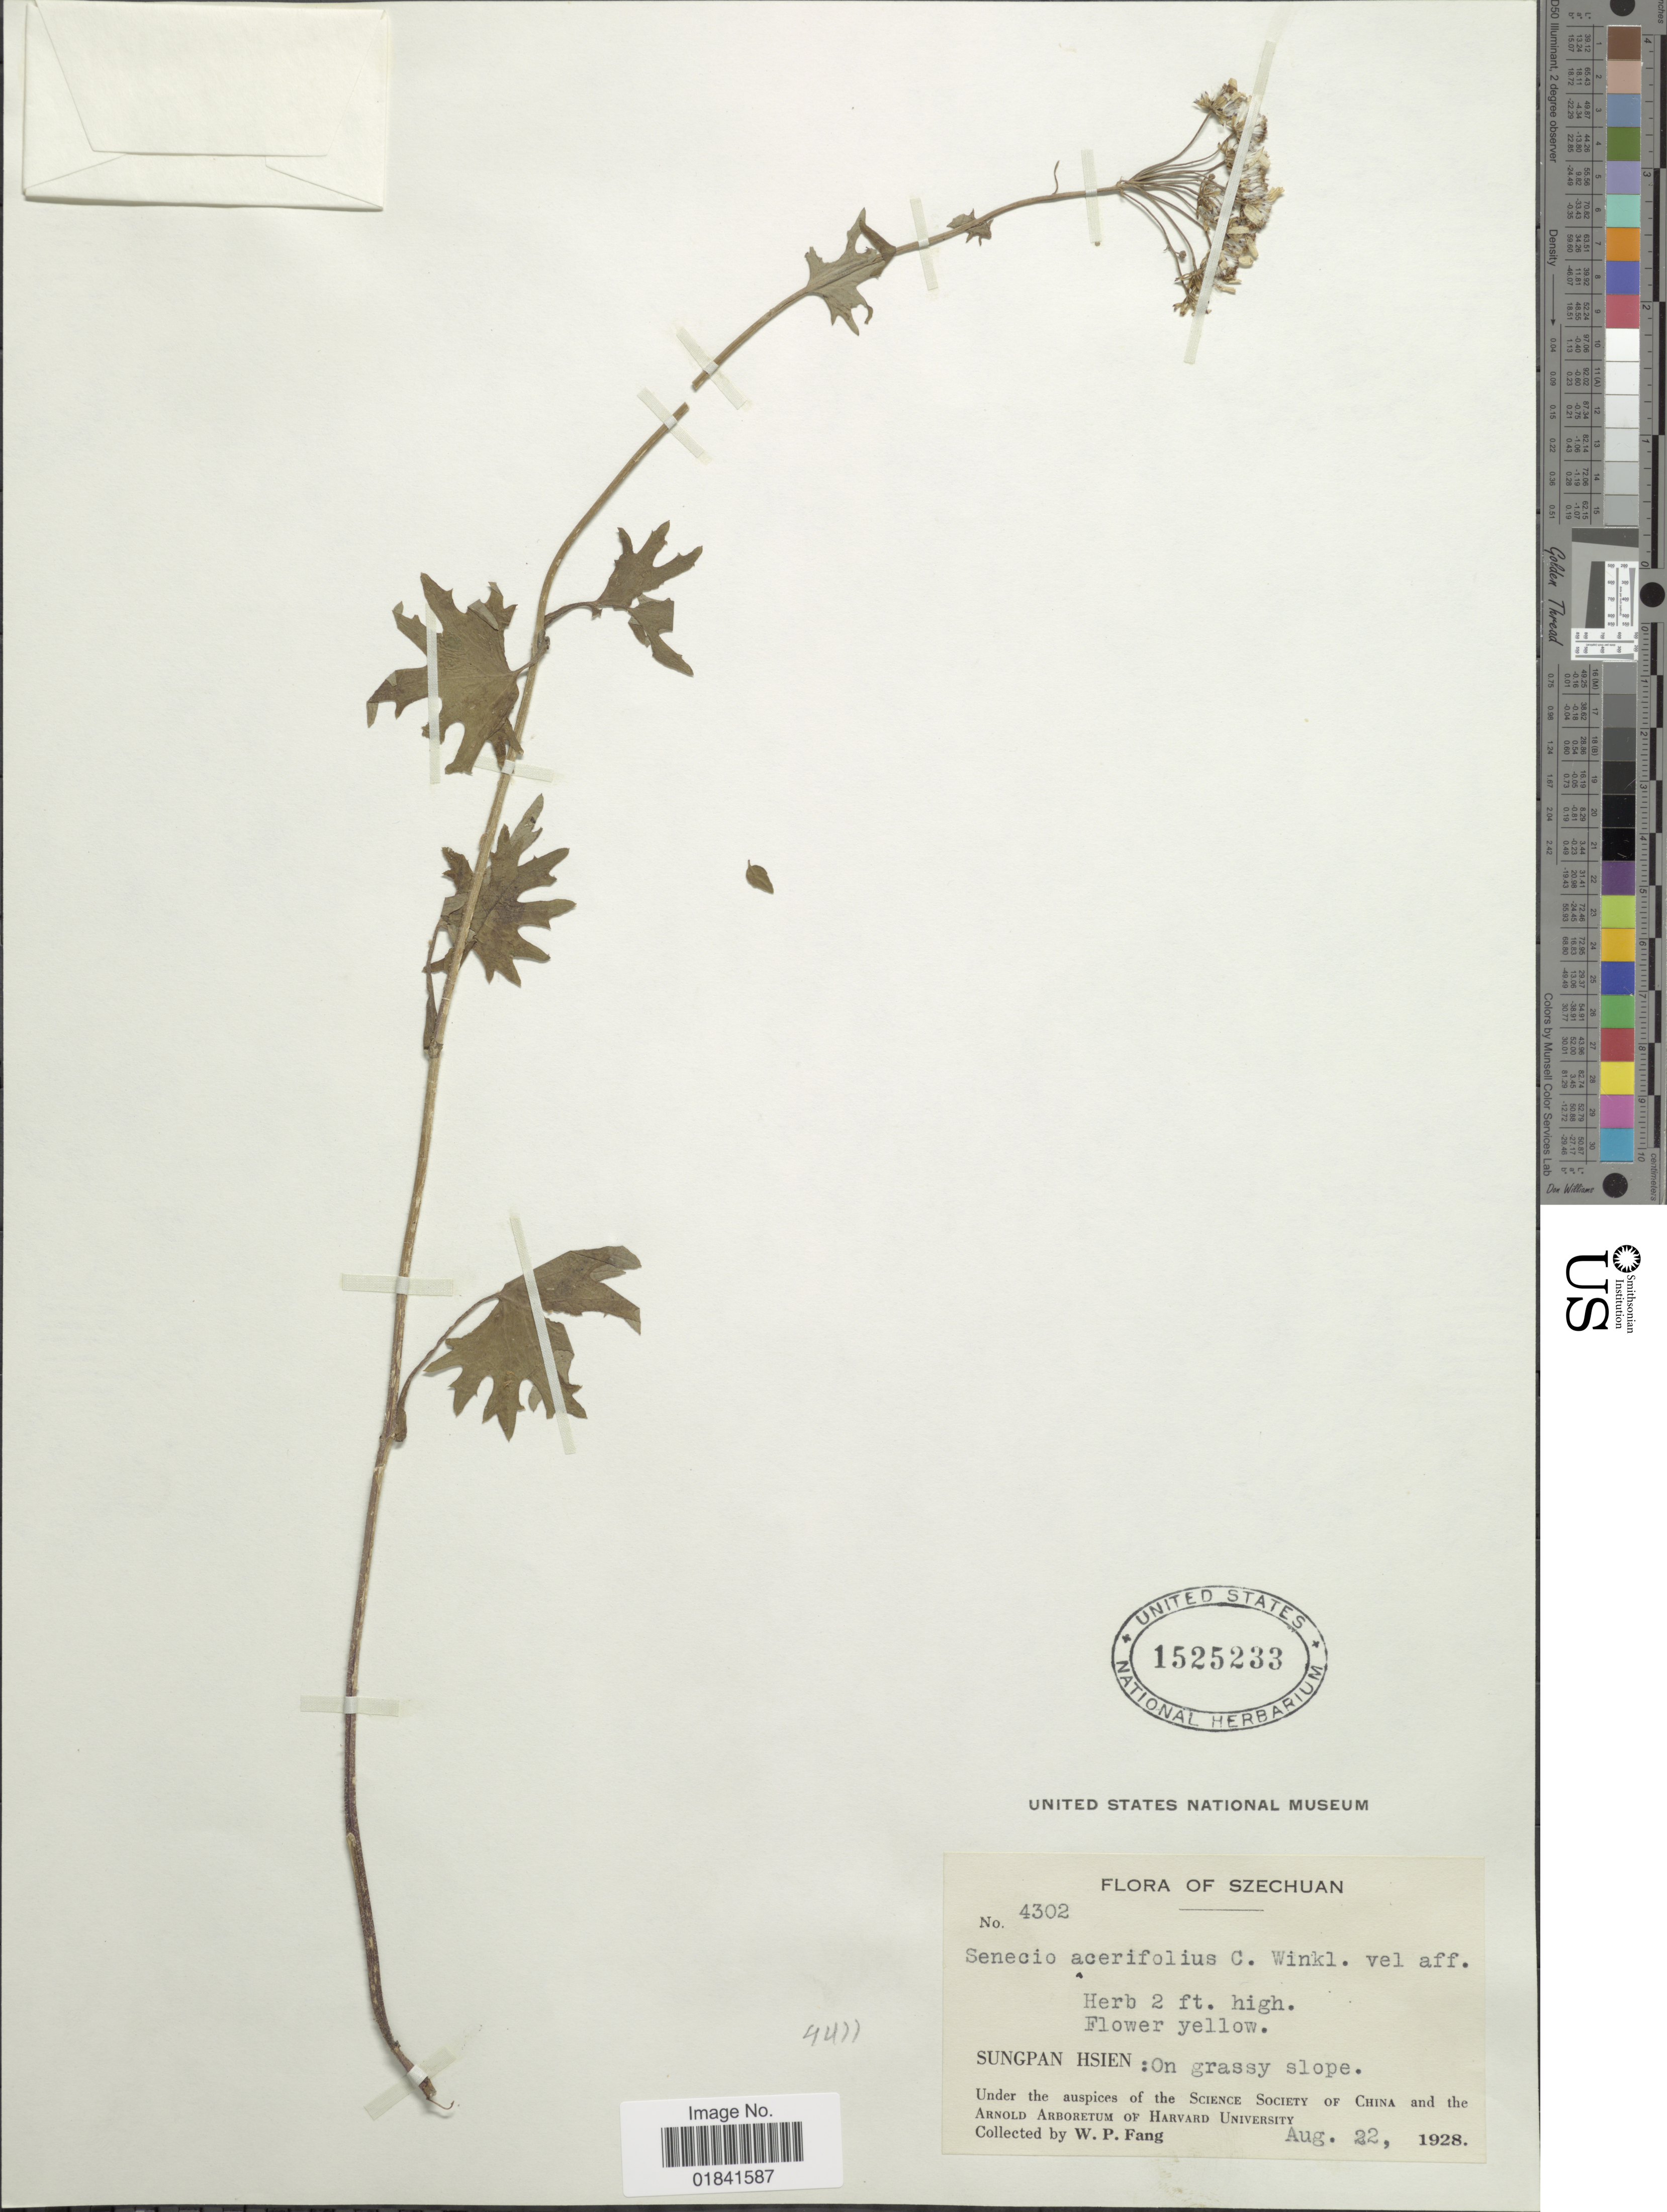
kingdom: Plantae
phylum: Tracheophyta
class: Magnoliopsida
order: Asterales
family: Asteraceae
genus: Senecio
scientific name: Senecio winklerianus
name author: Hand.-Mazz.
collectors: W. P. Fang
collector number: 4302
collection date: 1928-08-22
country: China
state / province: Sichuan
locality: Szechuan, Sungpan Hsien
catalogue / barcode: US 1525233